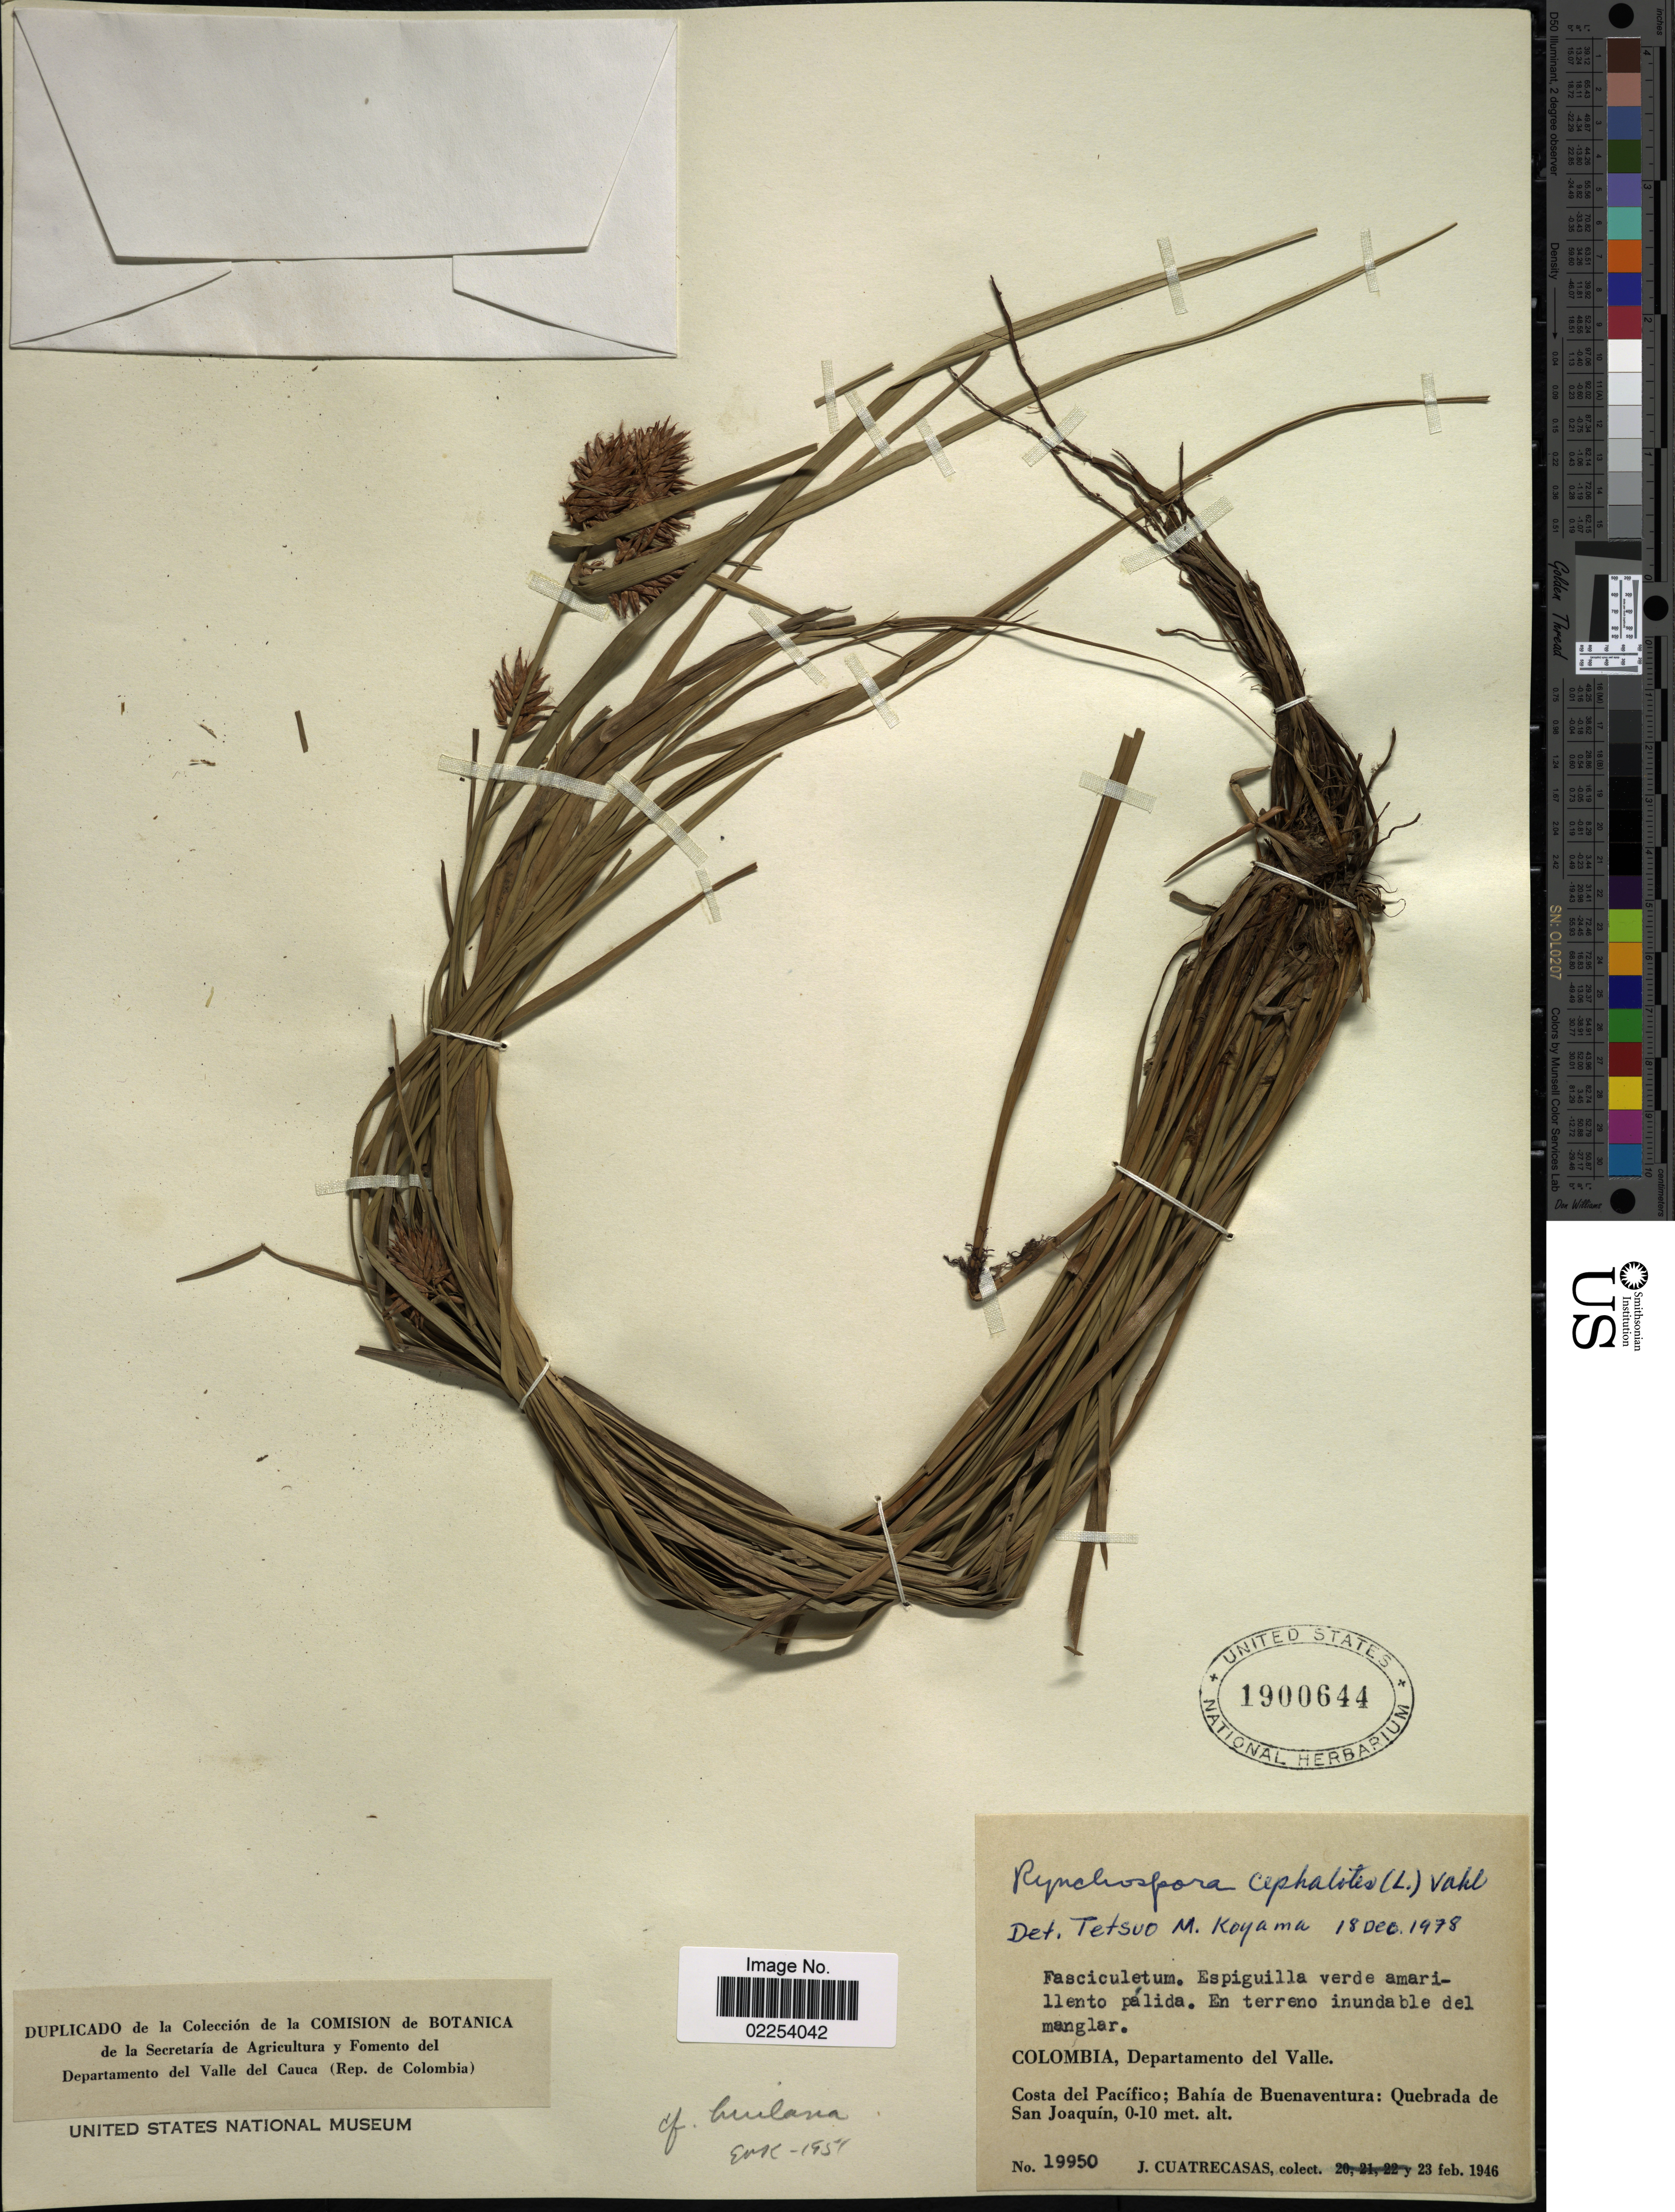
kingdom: Plantae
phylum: Tracheophyta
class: Liliopsida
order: Poales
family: Cyperaceae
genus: Rhynchospora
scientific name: Rhynchospora cephalotes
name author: (L.) Vahl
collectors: J. Cuatrecasas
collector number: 19950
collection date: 1946-02-23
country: Colombia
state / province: Valle del Cauca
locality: Costa del Pacifico: Bahia de Buenaventura: Quebrada de San Joaquin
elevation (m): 0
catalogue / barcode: US 1900644